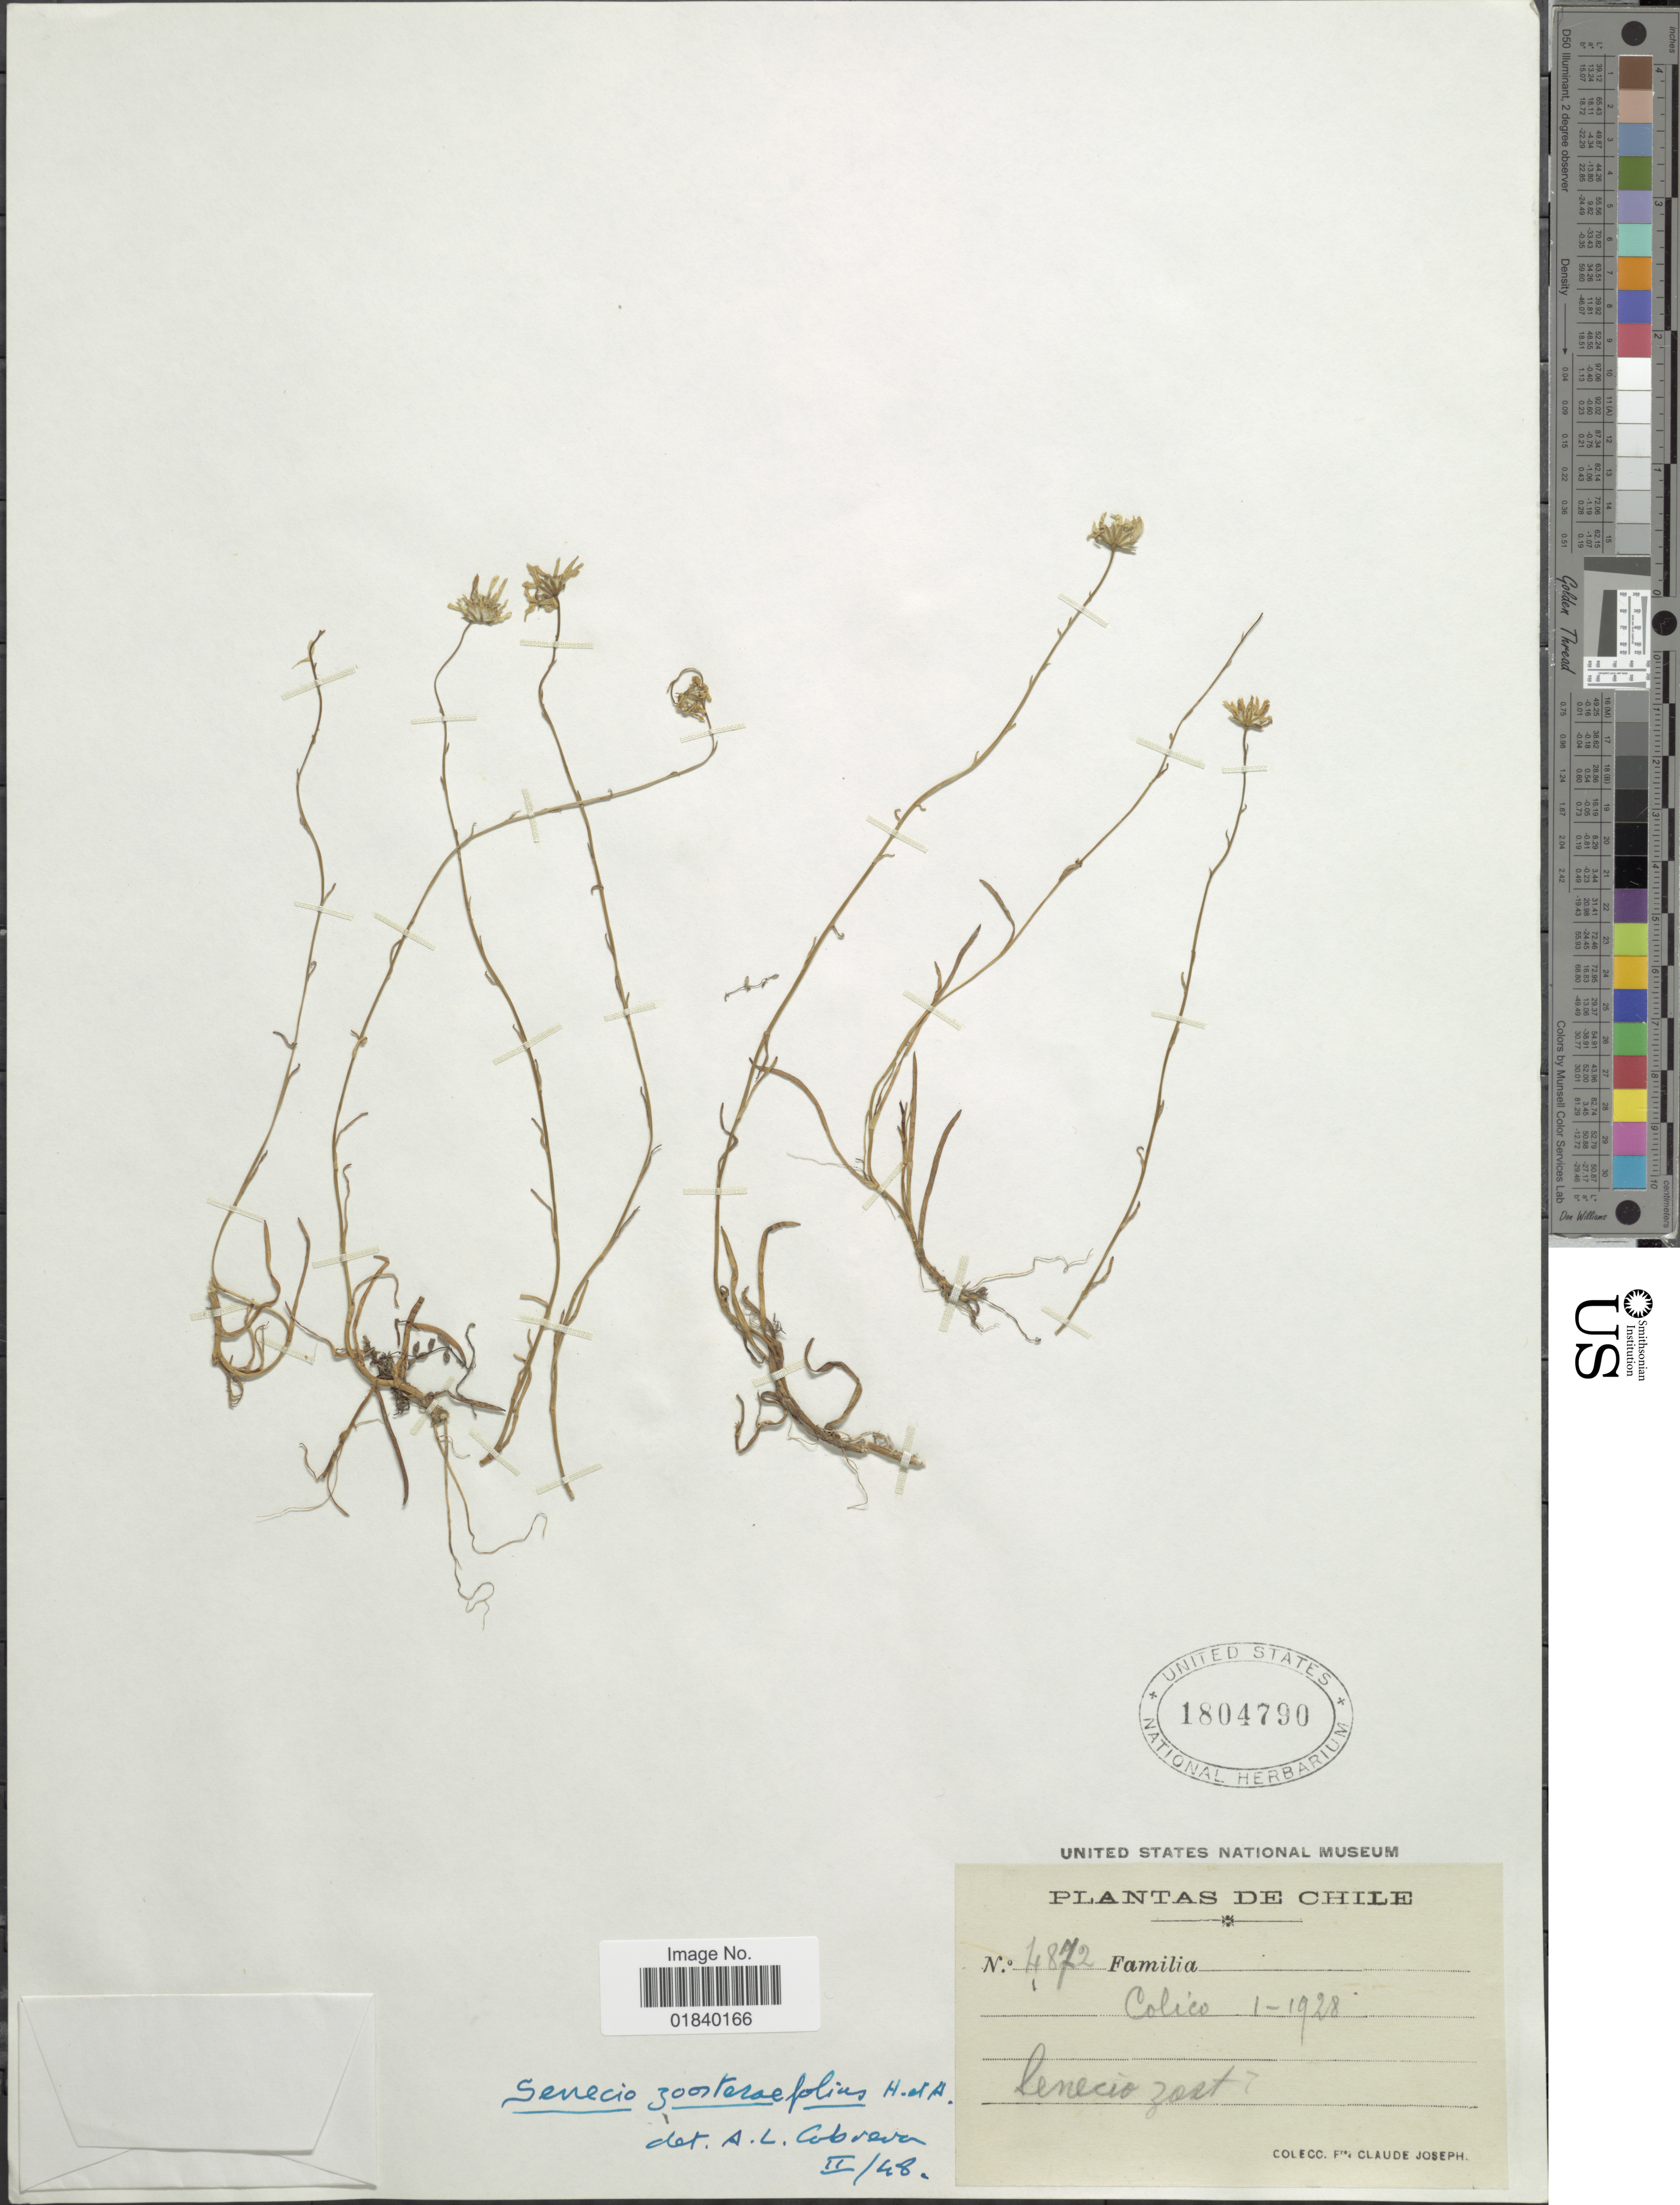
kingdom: Plantae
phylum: Tracheophyta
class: Magnoliopsida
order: Asterales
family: Asteraceae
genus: Senecio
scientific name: Senecio zosterifolius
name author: Hook. & Arn.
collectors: Bro. Claude-Joseph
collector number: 4872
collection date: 1928-01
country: Chile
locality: Chile. Colico.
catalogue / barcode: US 1804790